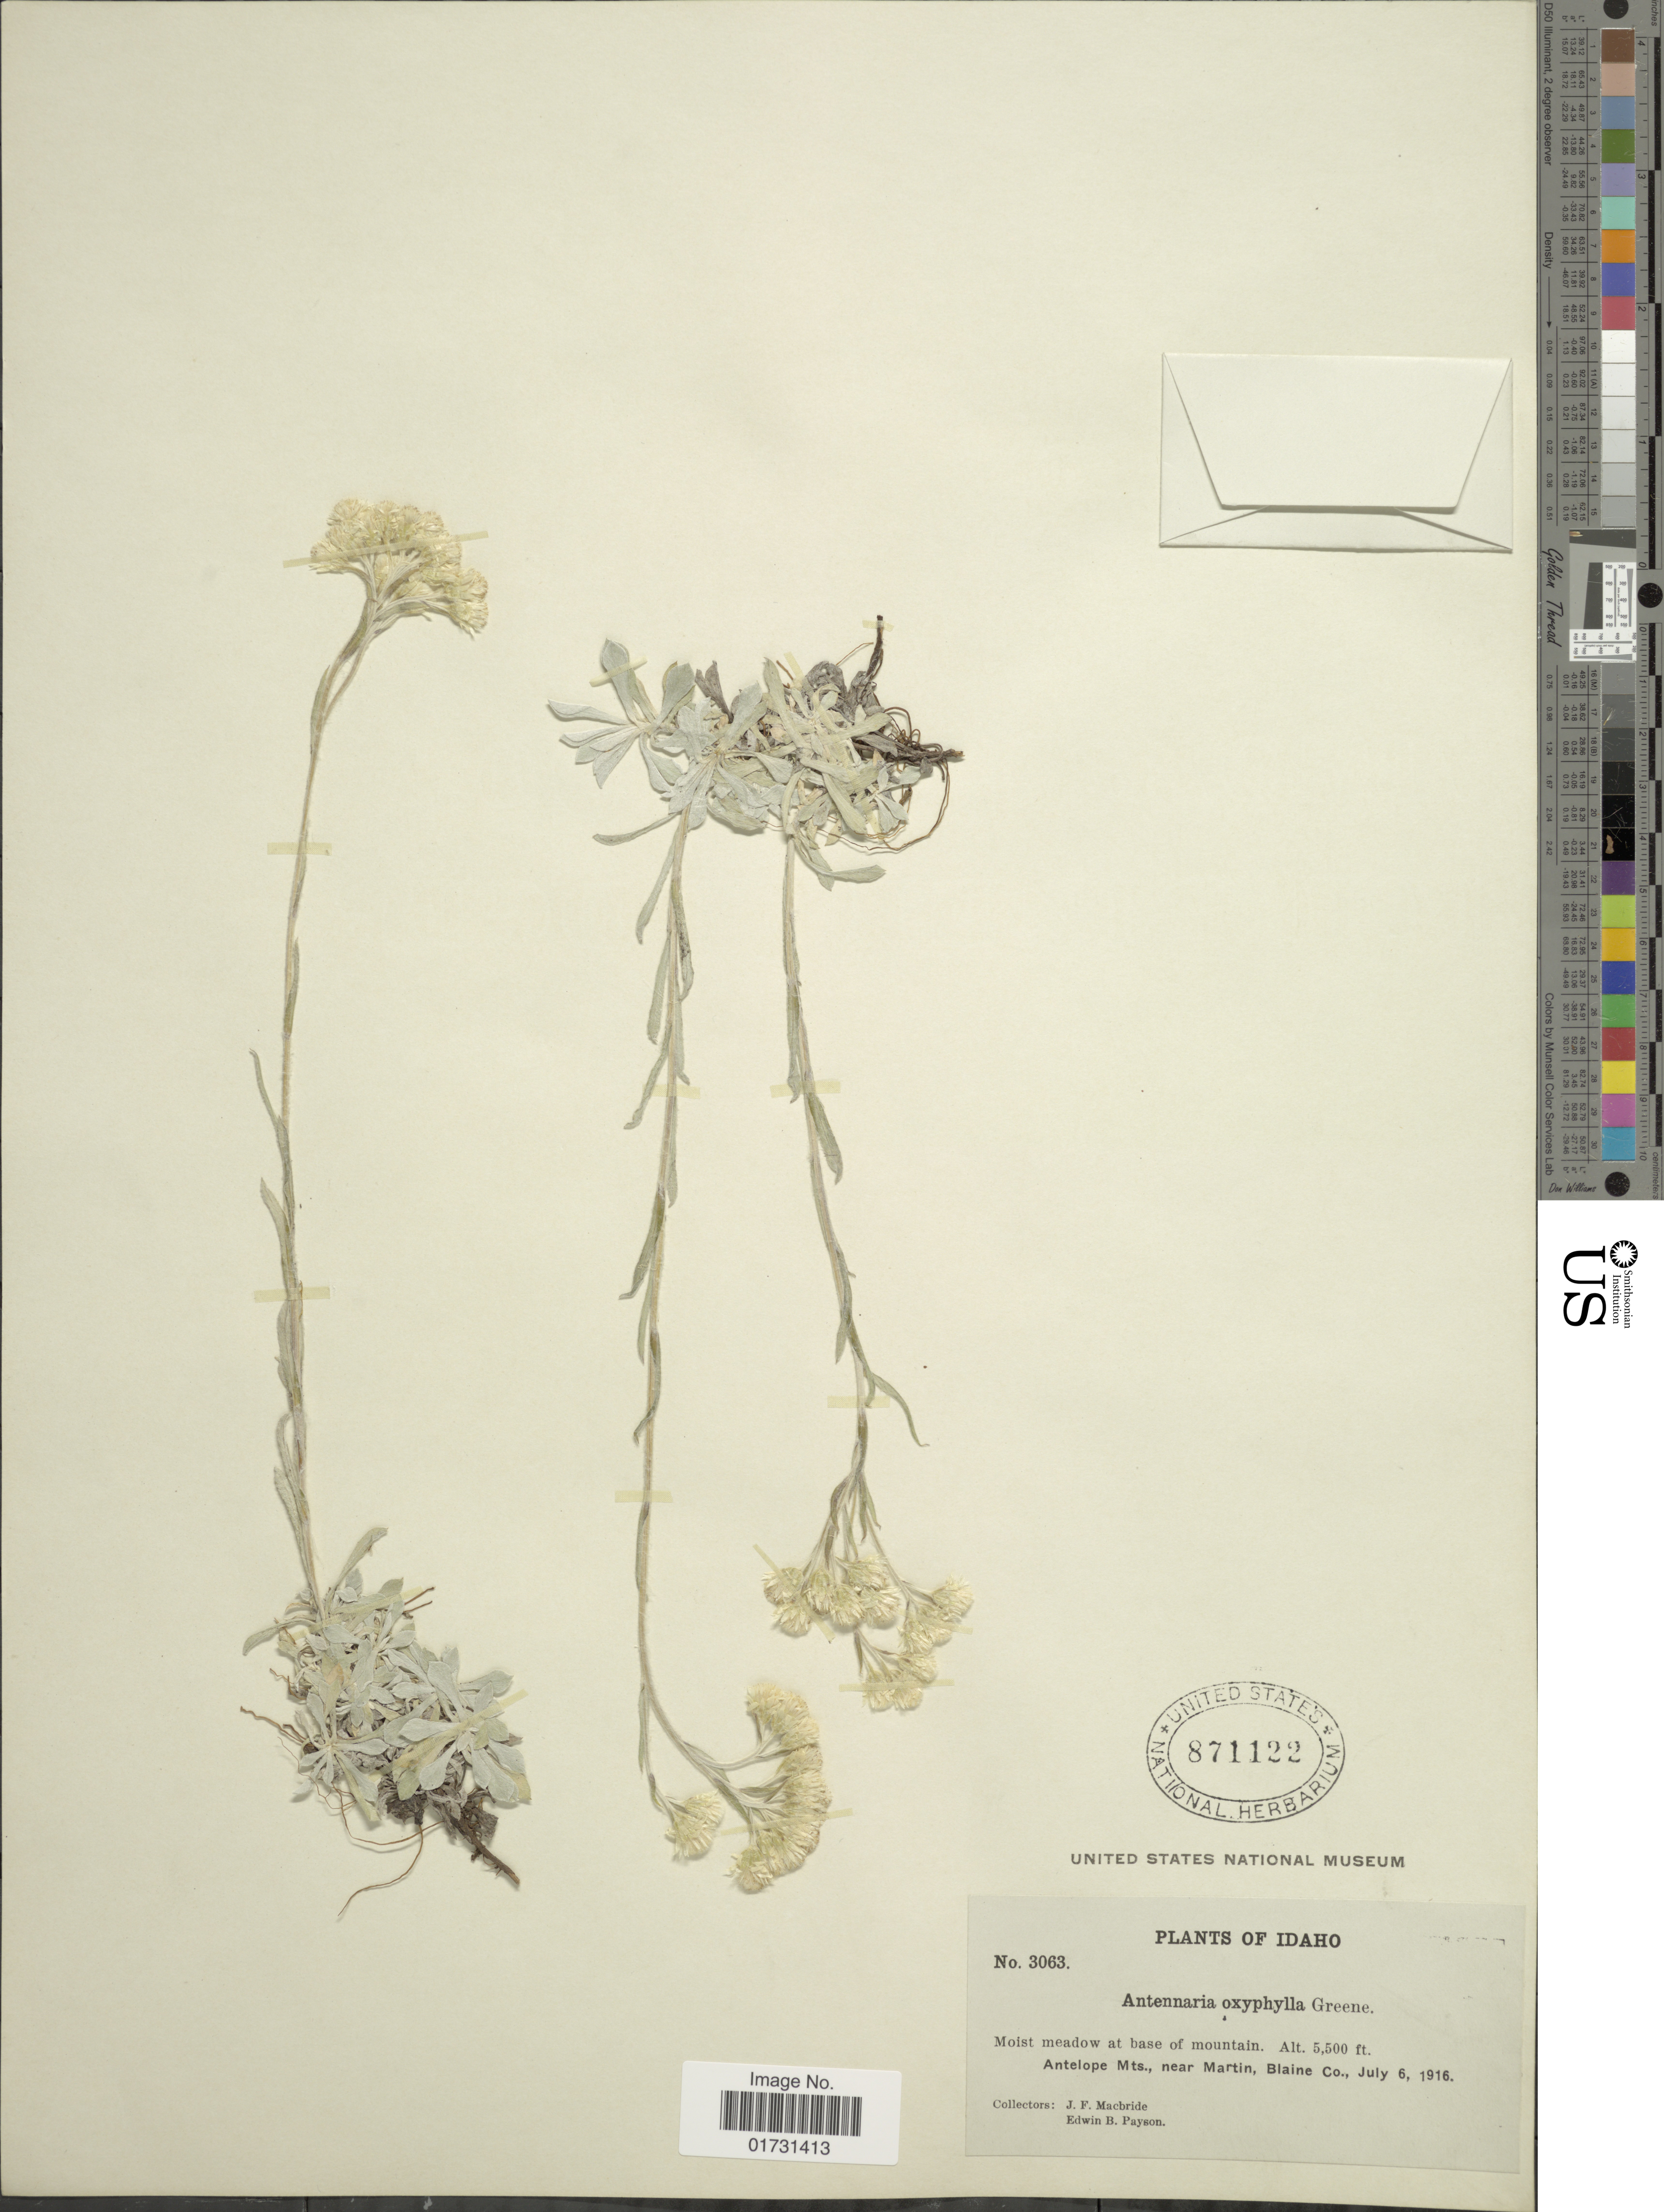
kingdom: Plantae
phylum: Tracheophyta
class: Magnoliopsida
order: Asterales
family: Asteraceae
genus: Antennaria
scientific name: Antennaria microphylla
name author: Rydb.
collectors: J. F. Macbride & E. B. Payson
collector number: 3063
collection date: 1916-07-06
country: United States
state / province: Idaho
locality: Moist meadow at base of mountain, Antelope Mts., near Martin, Blaine Co.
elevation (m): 1676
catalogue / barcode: US 871122